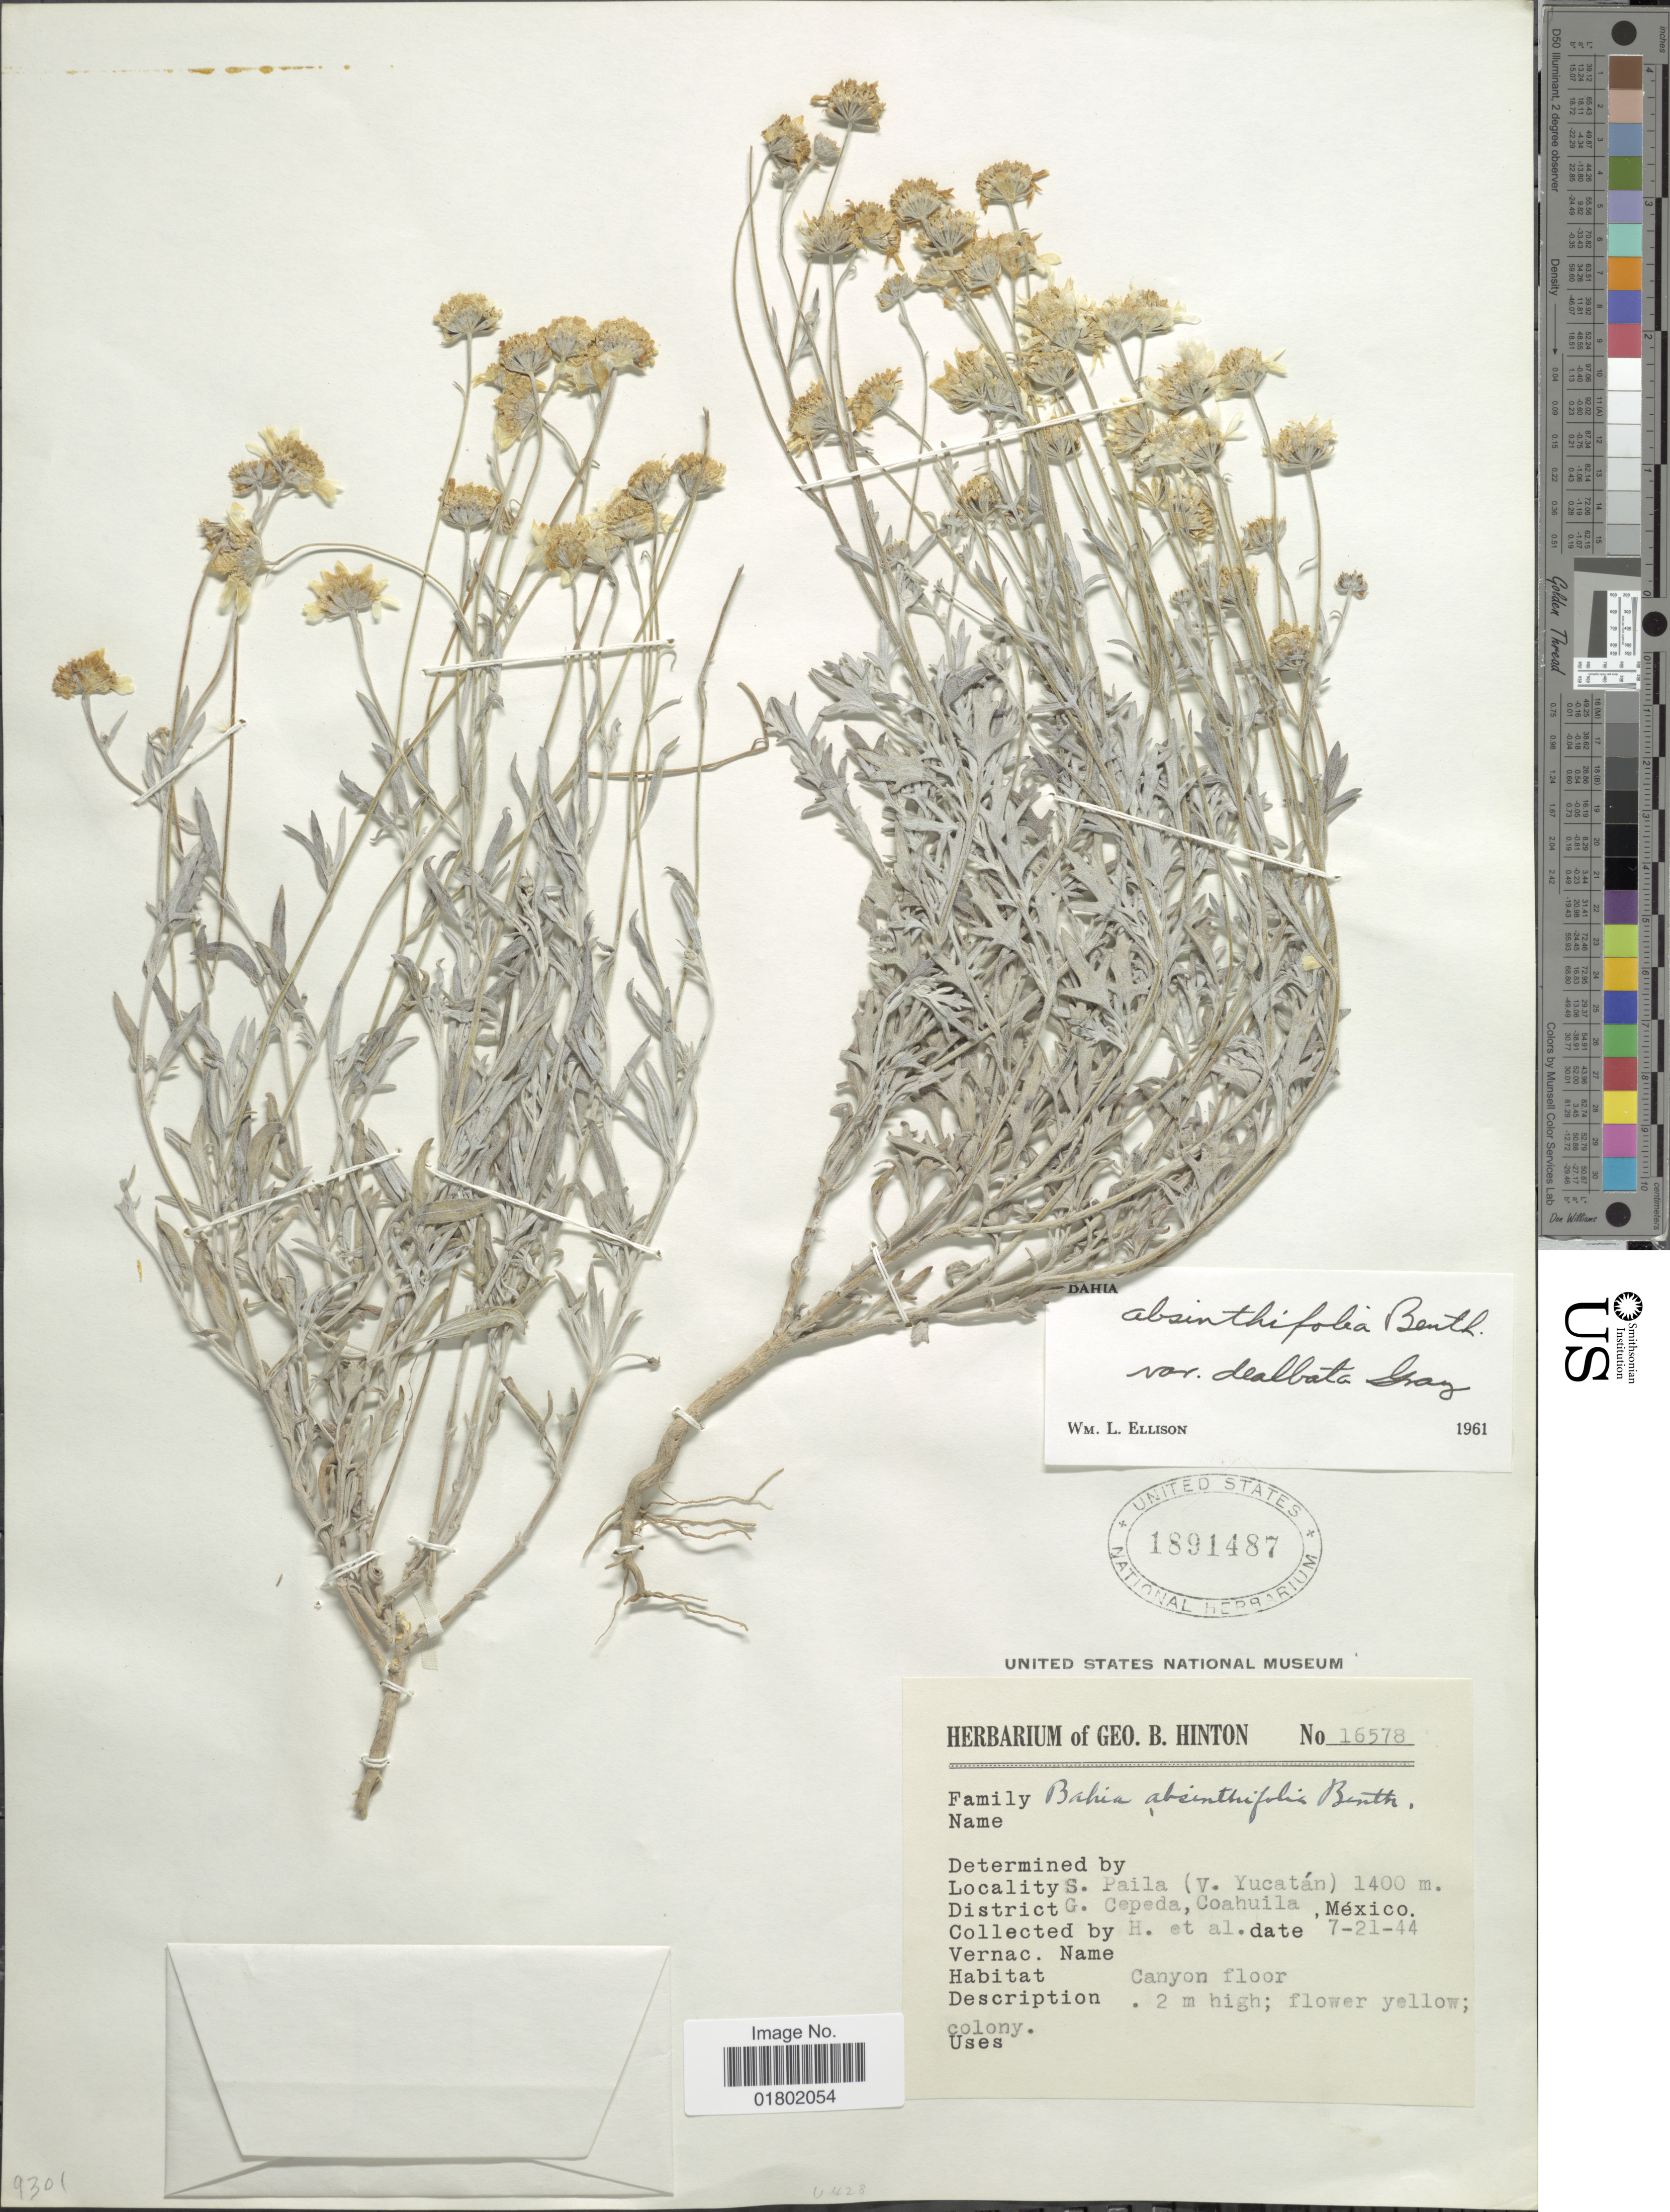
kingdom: Plantae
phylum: Tracheophyta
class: Magnoliopsida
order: Asterales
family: Asteraceae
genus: Bahia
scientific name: Bahia absinthifolia var. dealbata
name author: A. Gray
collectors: G. B. Hinton & et al.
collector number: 16578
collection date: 1944-07-21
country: Mexico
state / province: Coahuila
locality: S. Paila (V. Yucatán), G. Cepeda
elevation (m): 1400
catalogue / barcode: US 1891487